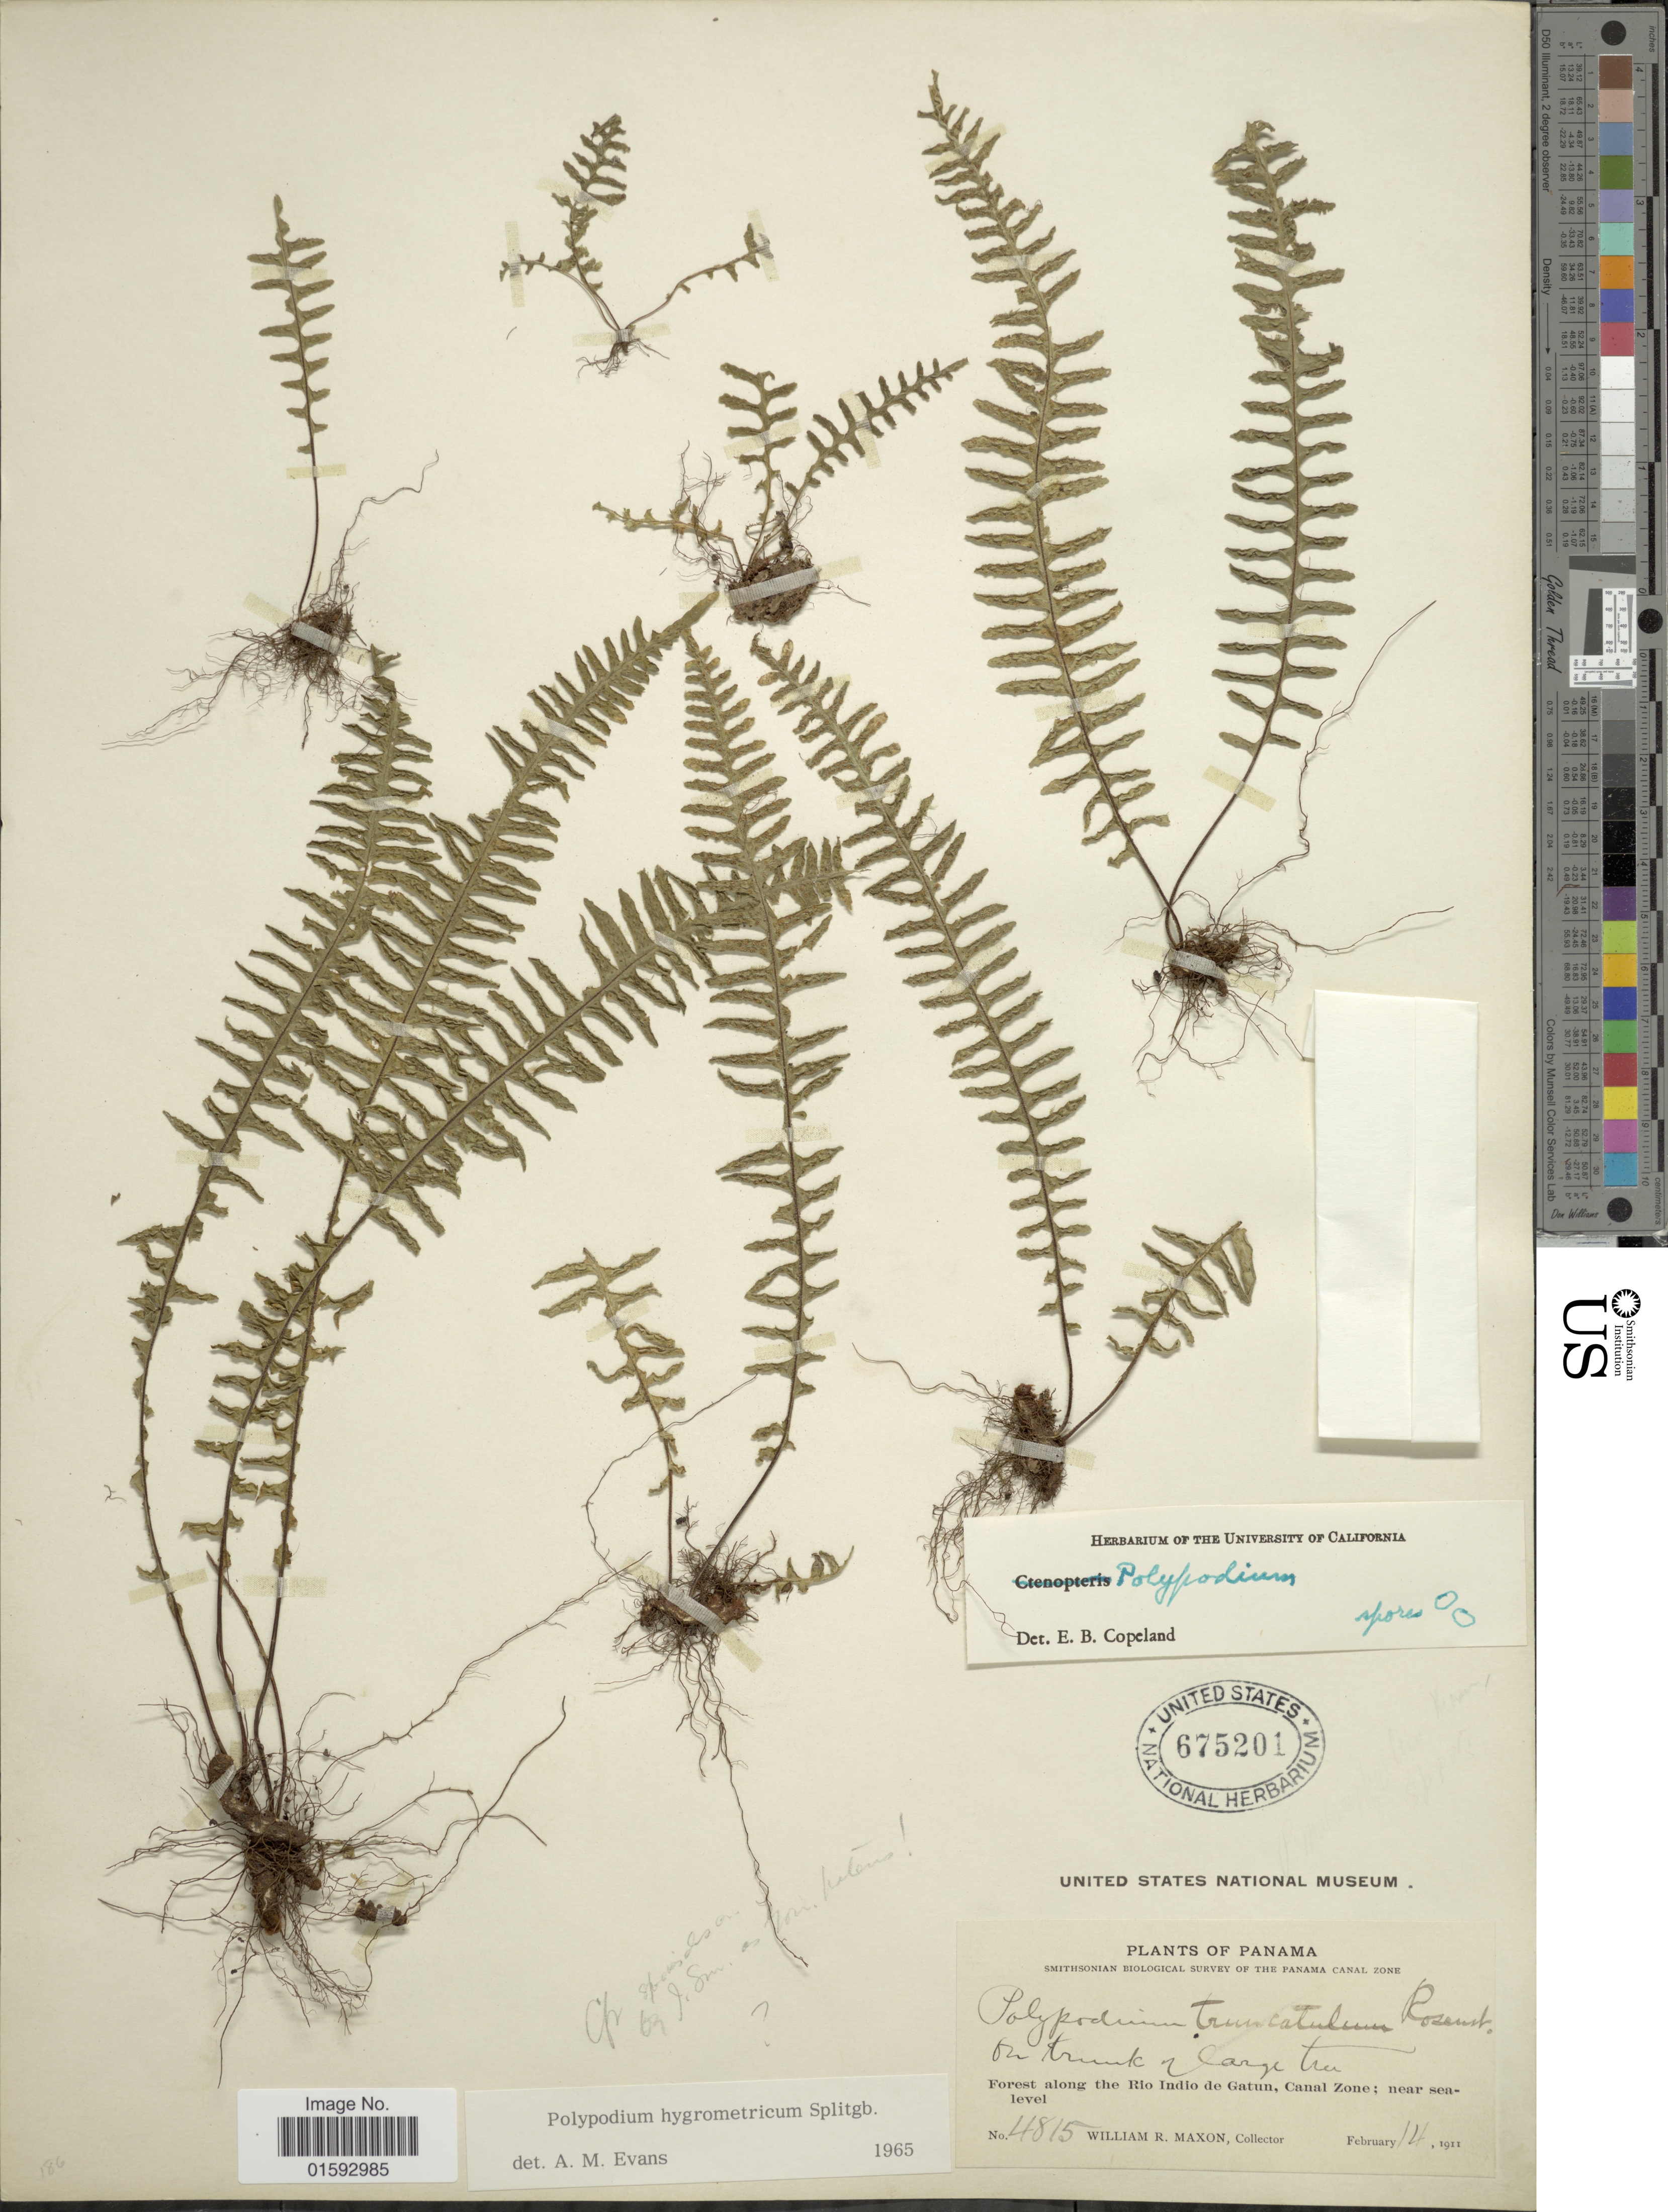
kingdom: Plantae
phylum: Tracheophyta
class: Polypodiopsida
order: Polypodiales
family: Polypodiaceae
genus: Pecluma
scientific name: Pecluma hygrometrica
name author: (Splitg.) M.G. Price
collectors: W. R. Maxon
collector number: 4815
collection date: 1911-02-14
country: Panama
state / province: Colón / Panamá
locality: Forest along the Rio Indio Gatun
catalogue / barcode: US 675201